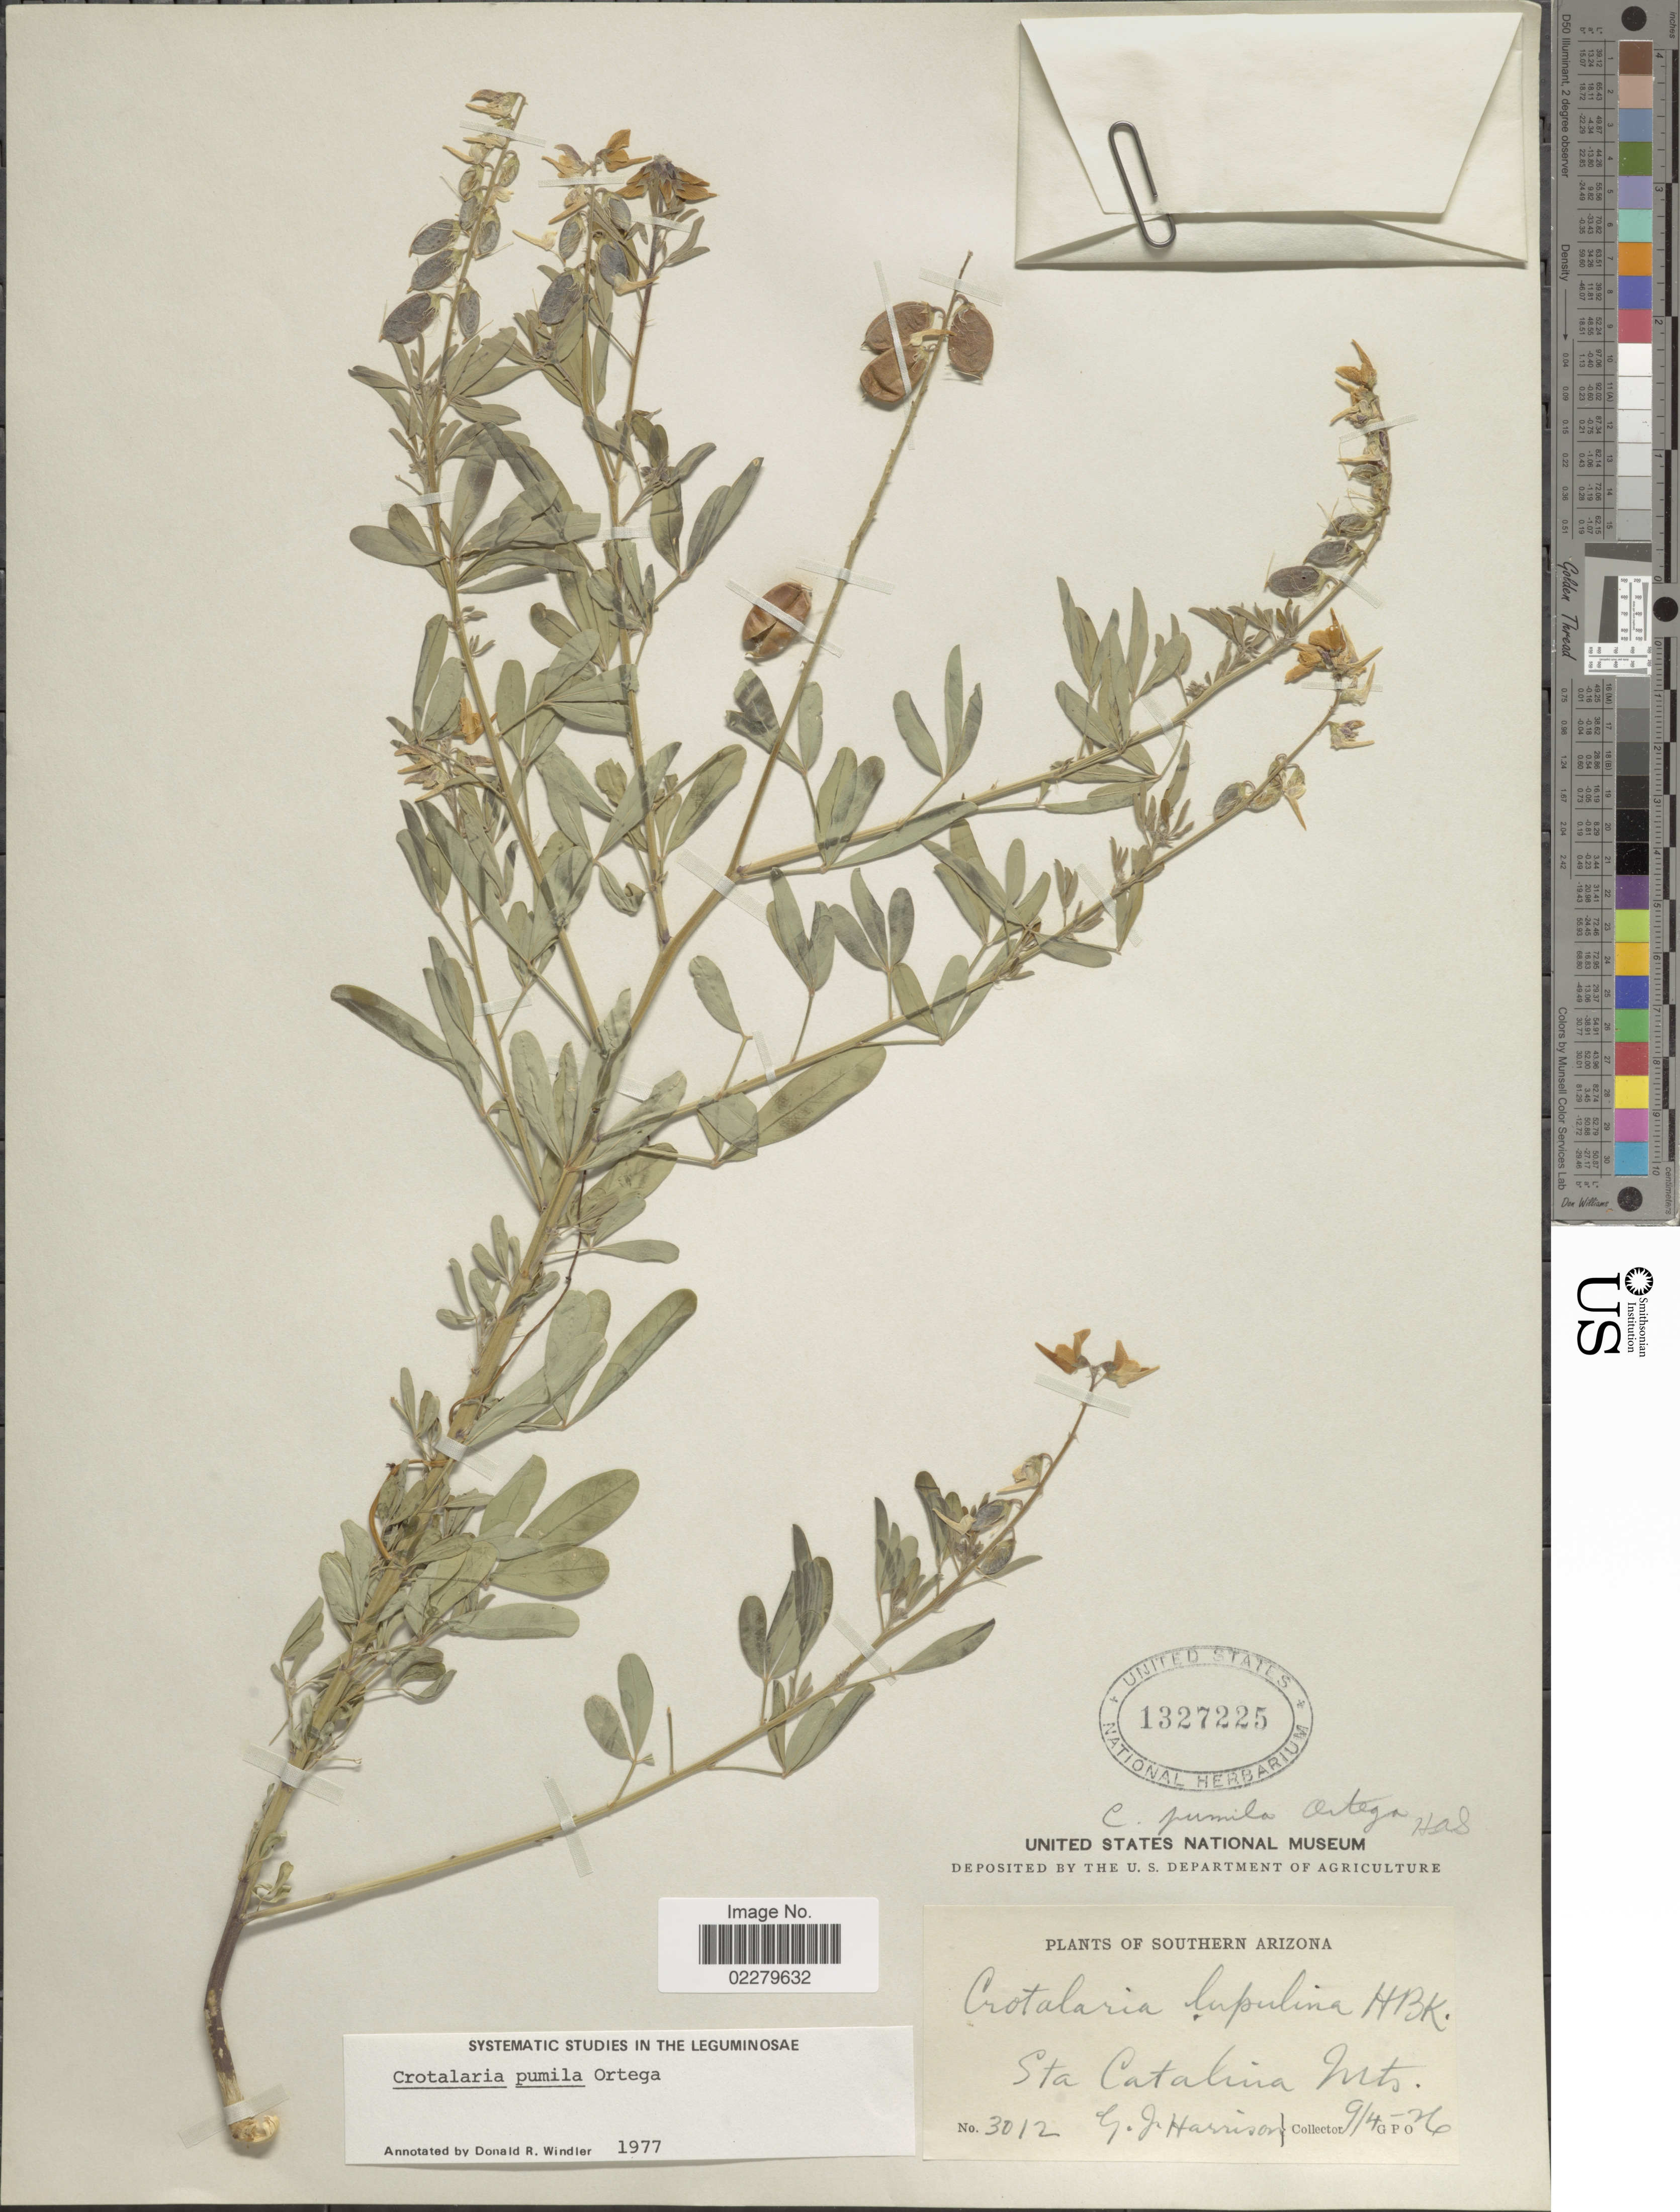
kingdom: Plantae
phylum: Tracheophyta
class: Magnoliopsida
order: Fabales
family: Fabaceae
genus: Crotalaria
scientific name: Crotalaria pumila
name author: Ortega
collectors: G. J. Harrison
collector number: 3012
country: United States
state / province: Arizona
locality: Southern Arizona. Sta. Catalina Mts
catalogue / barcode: US 1327225